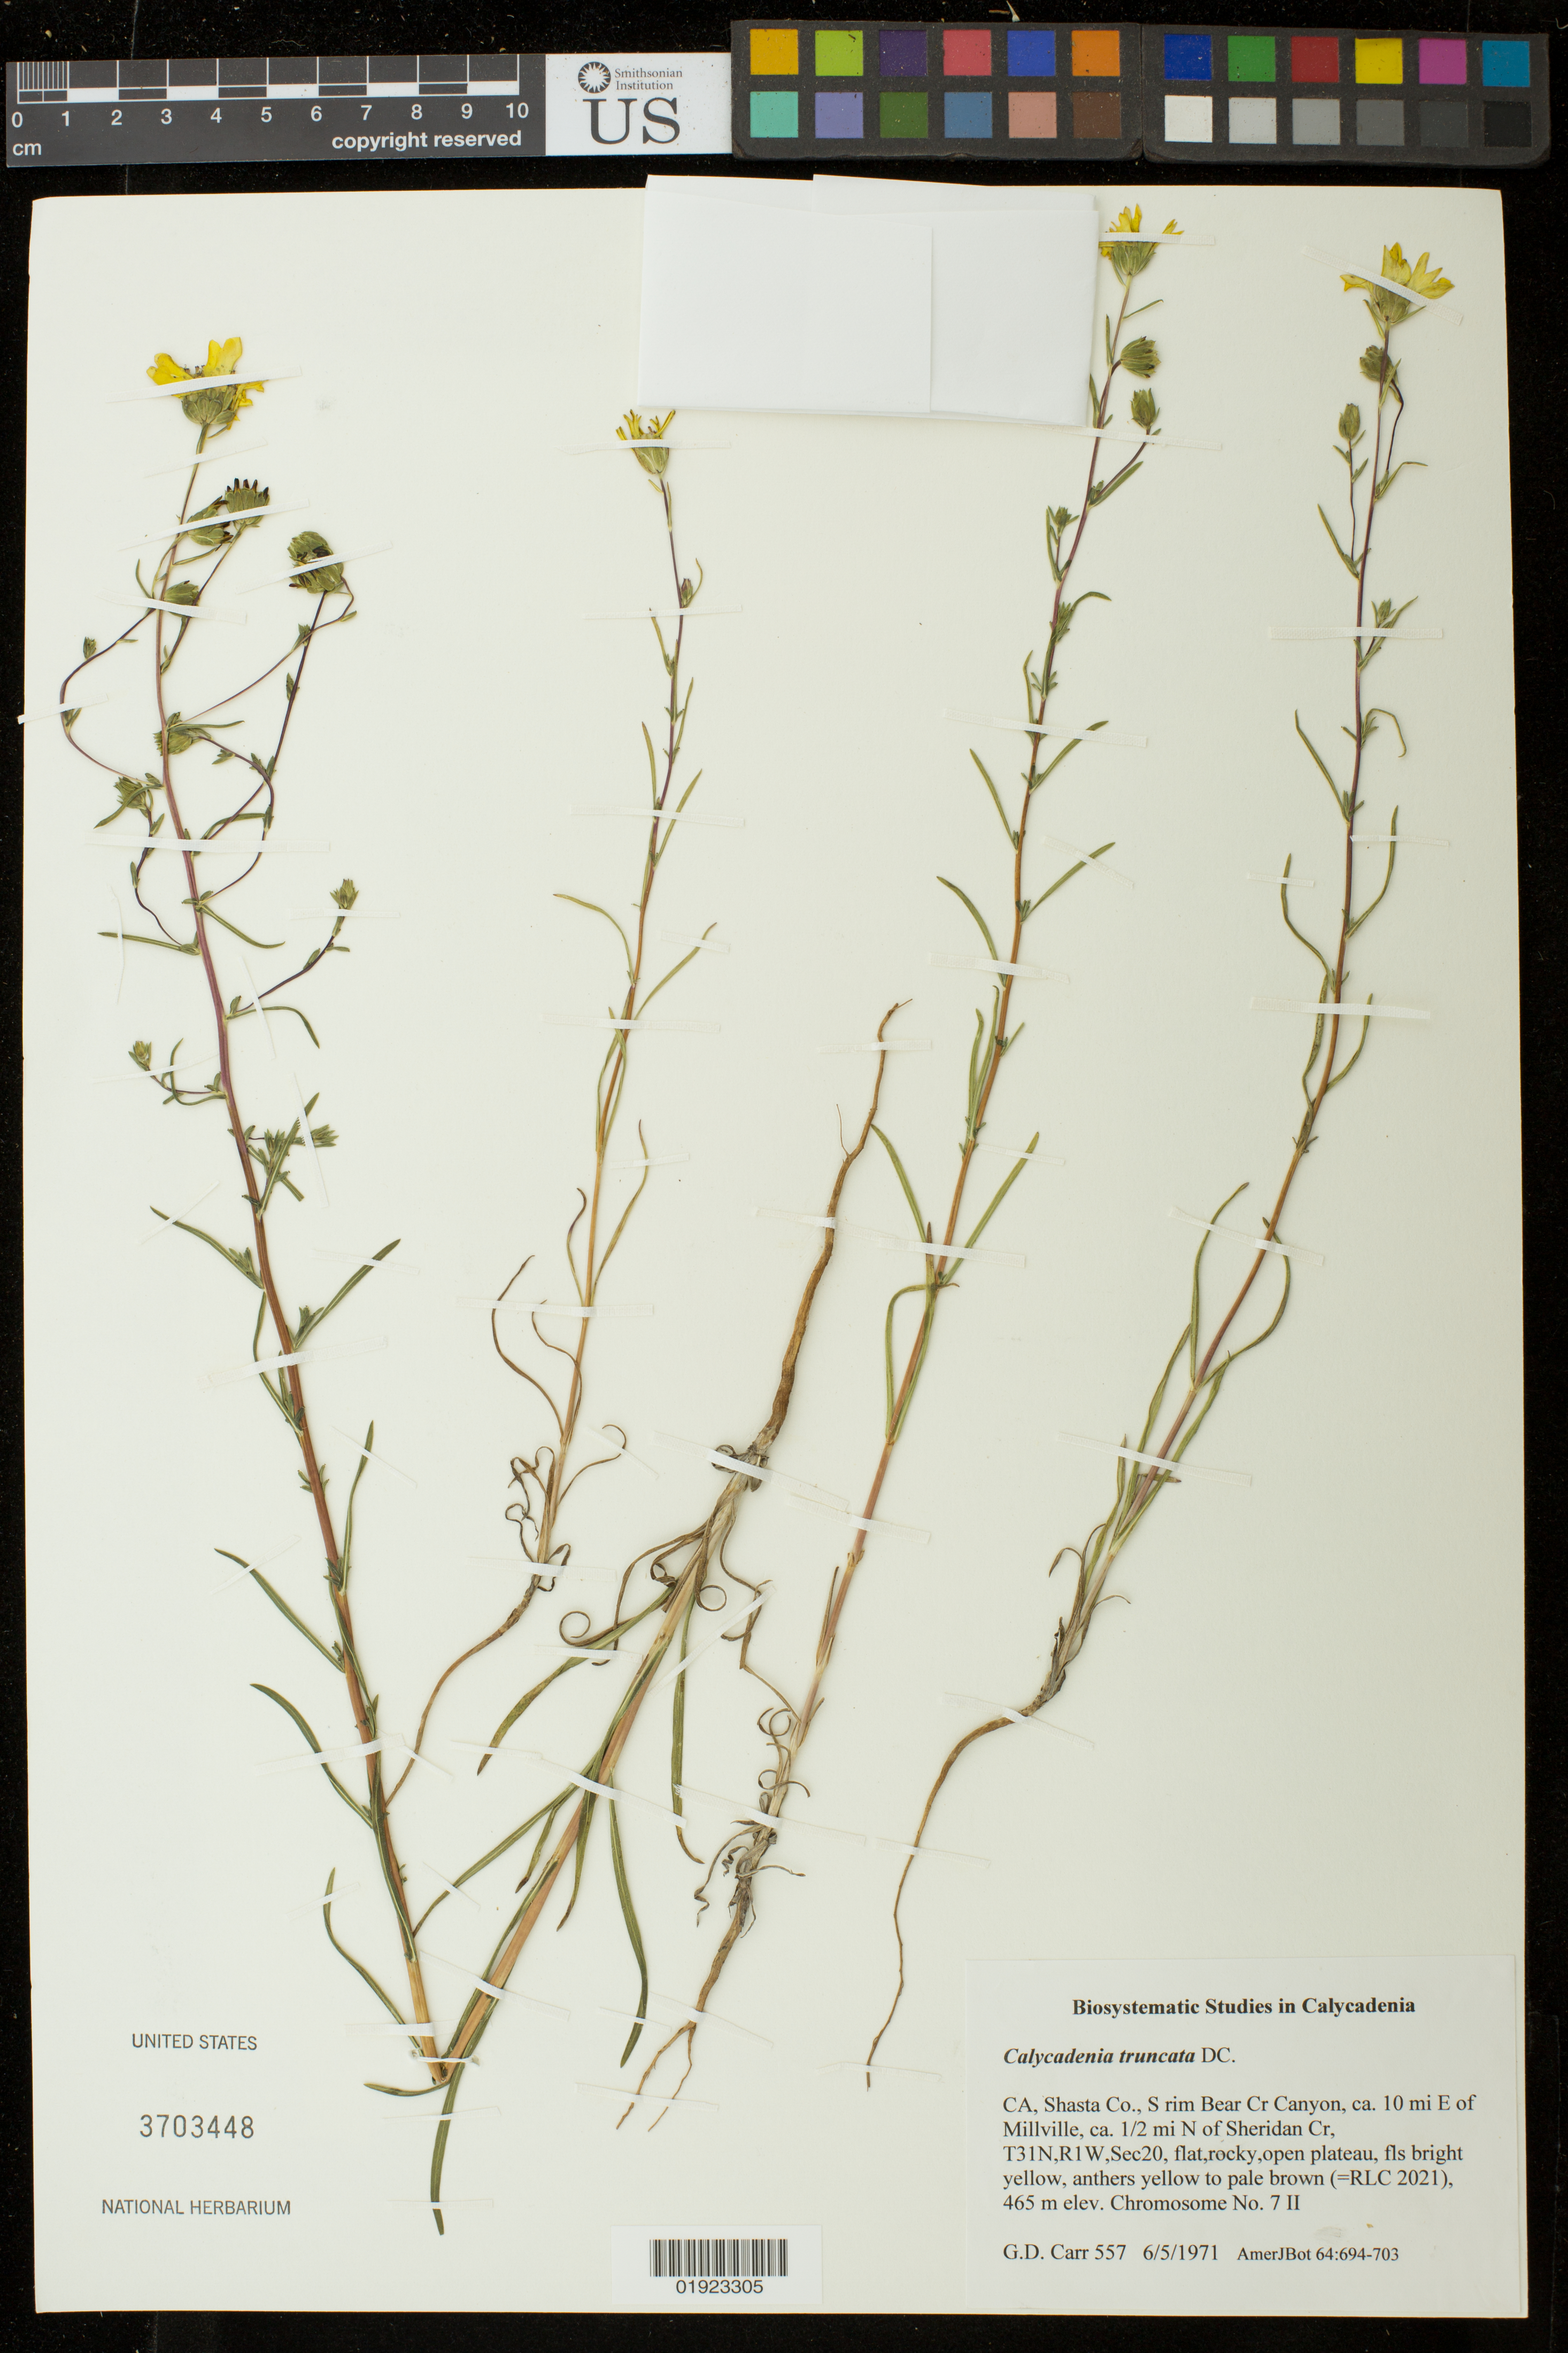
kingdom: Plantae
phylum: Tracheophyta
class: Magnoliopsida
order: Asterales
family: Asteraceae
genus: Calycadenia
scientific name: Calycadenia truncata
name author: DC.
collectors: G. D. Carr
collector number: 557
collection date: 1971-06-05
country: United States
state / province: California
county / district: Shasta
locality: S rim Bear Cr Canyon, ca. 10 mi E of Millville, ca. 1/2 mi N of Sheridan Cr.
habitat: Flat, rocky, open plateau.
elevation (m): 465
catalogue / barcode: US 3703448